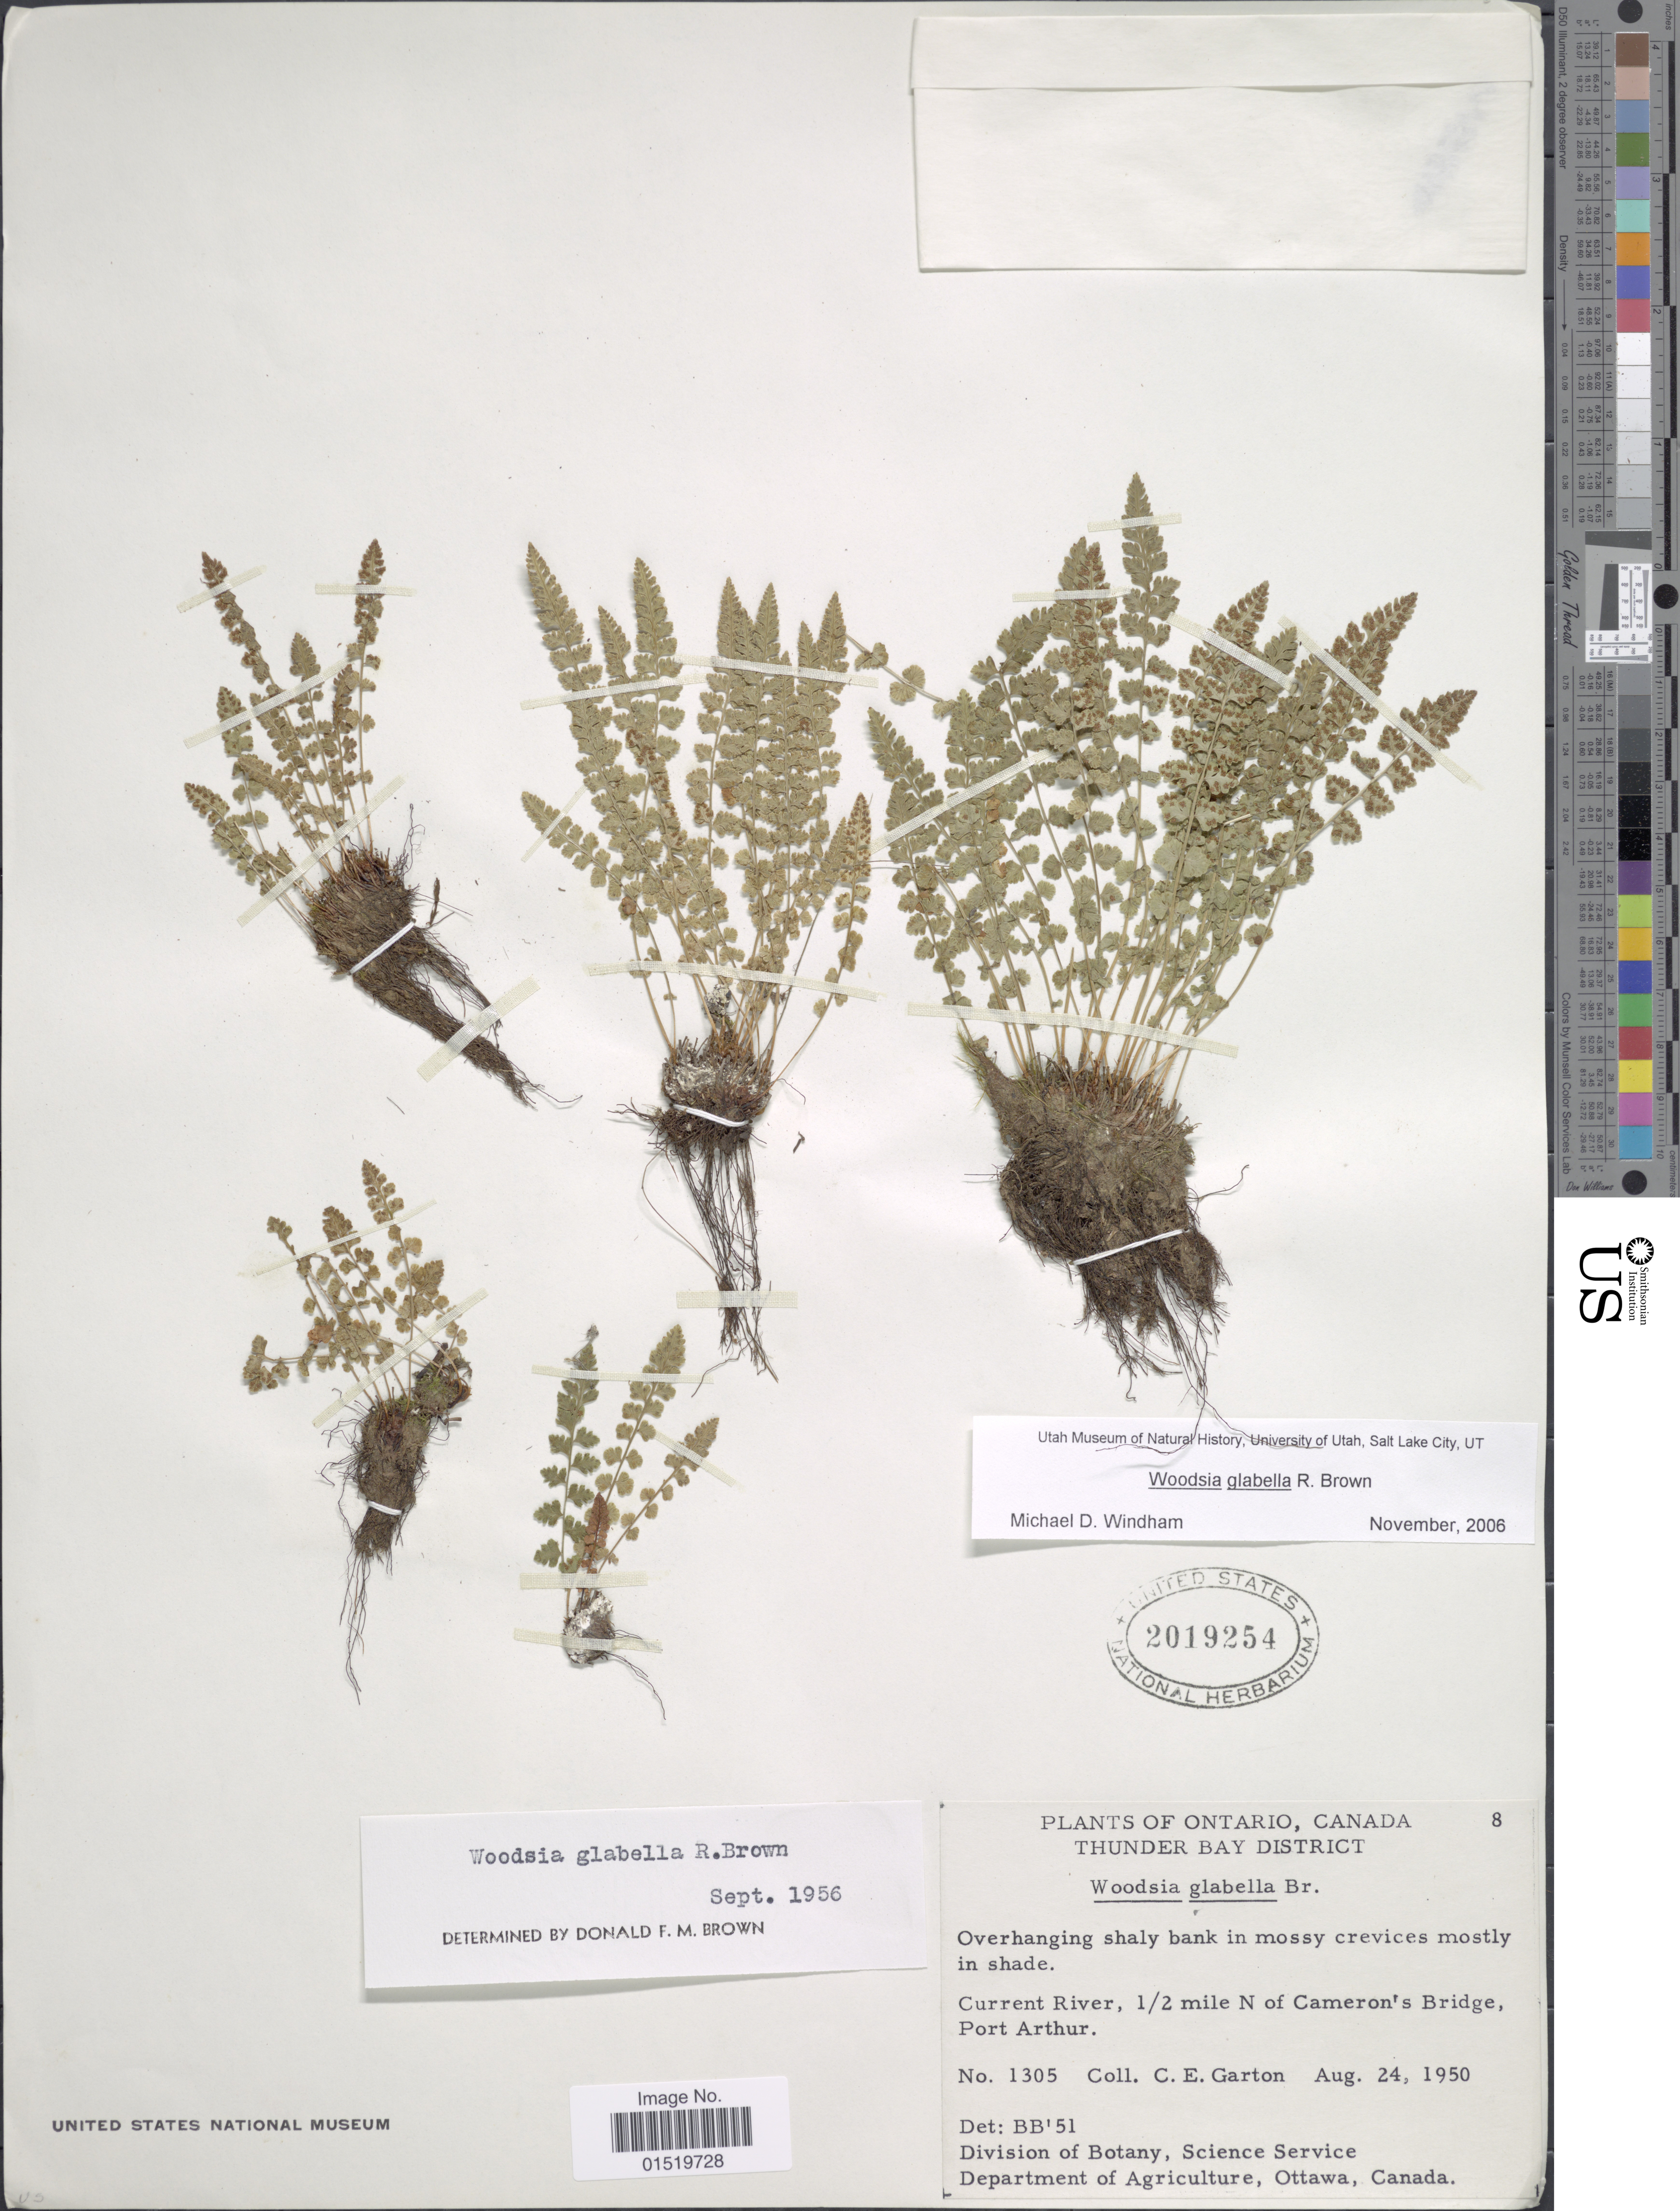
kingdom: Plantae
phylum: Tracheophyta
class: Polypodiopsida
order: Polypodiales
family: Woodsiaceae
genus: Woodsia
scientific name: Woodsia glabella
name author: R. Br.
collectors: C. E. Garton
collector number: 1305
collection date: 1950-08-24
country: Canada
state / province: Ontario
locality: Thunder Bay District, Current River, ½ mile N of Cameron's Bridge, Port Arthur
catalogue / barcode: US 2019254